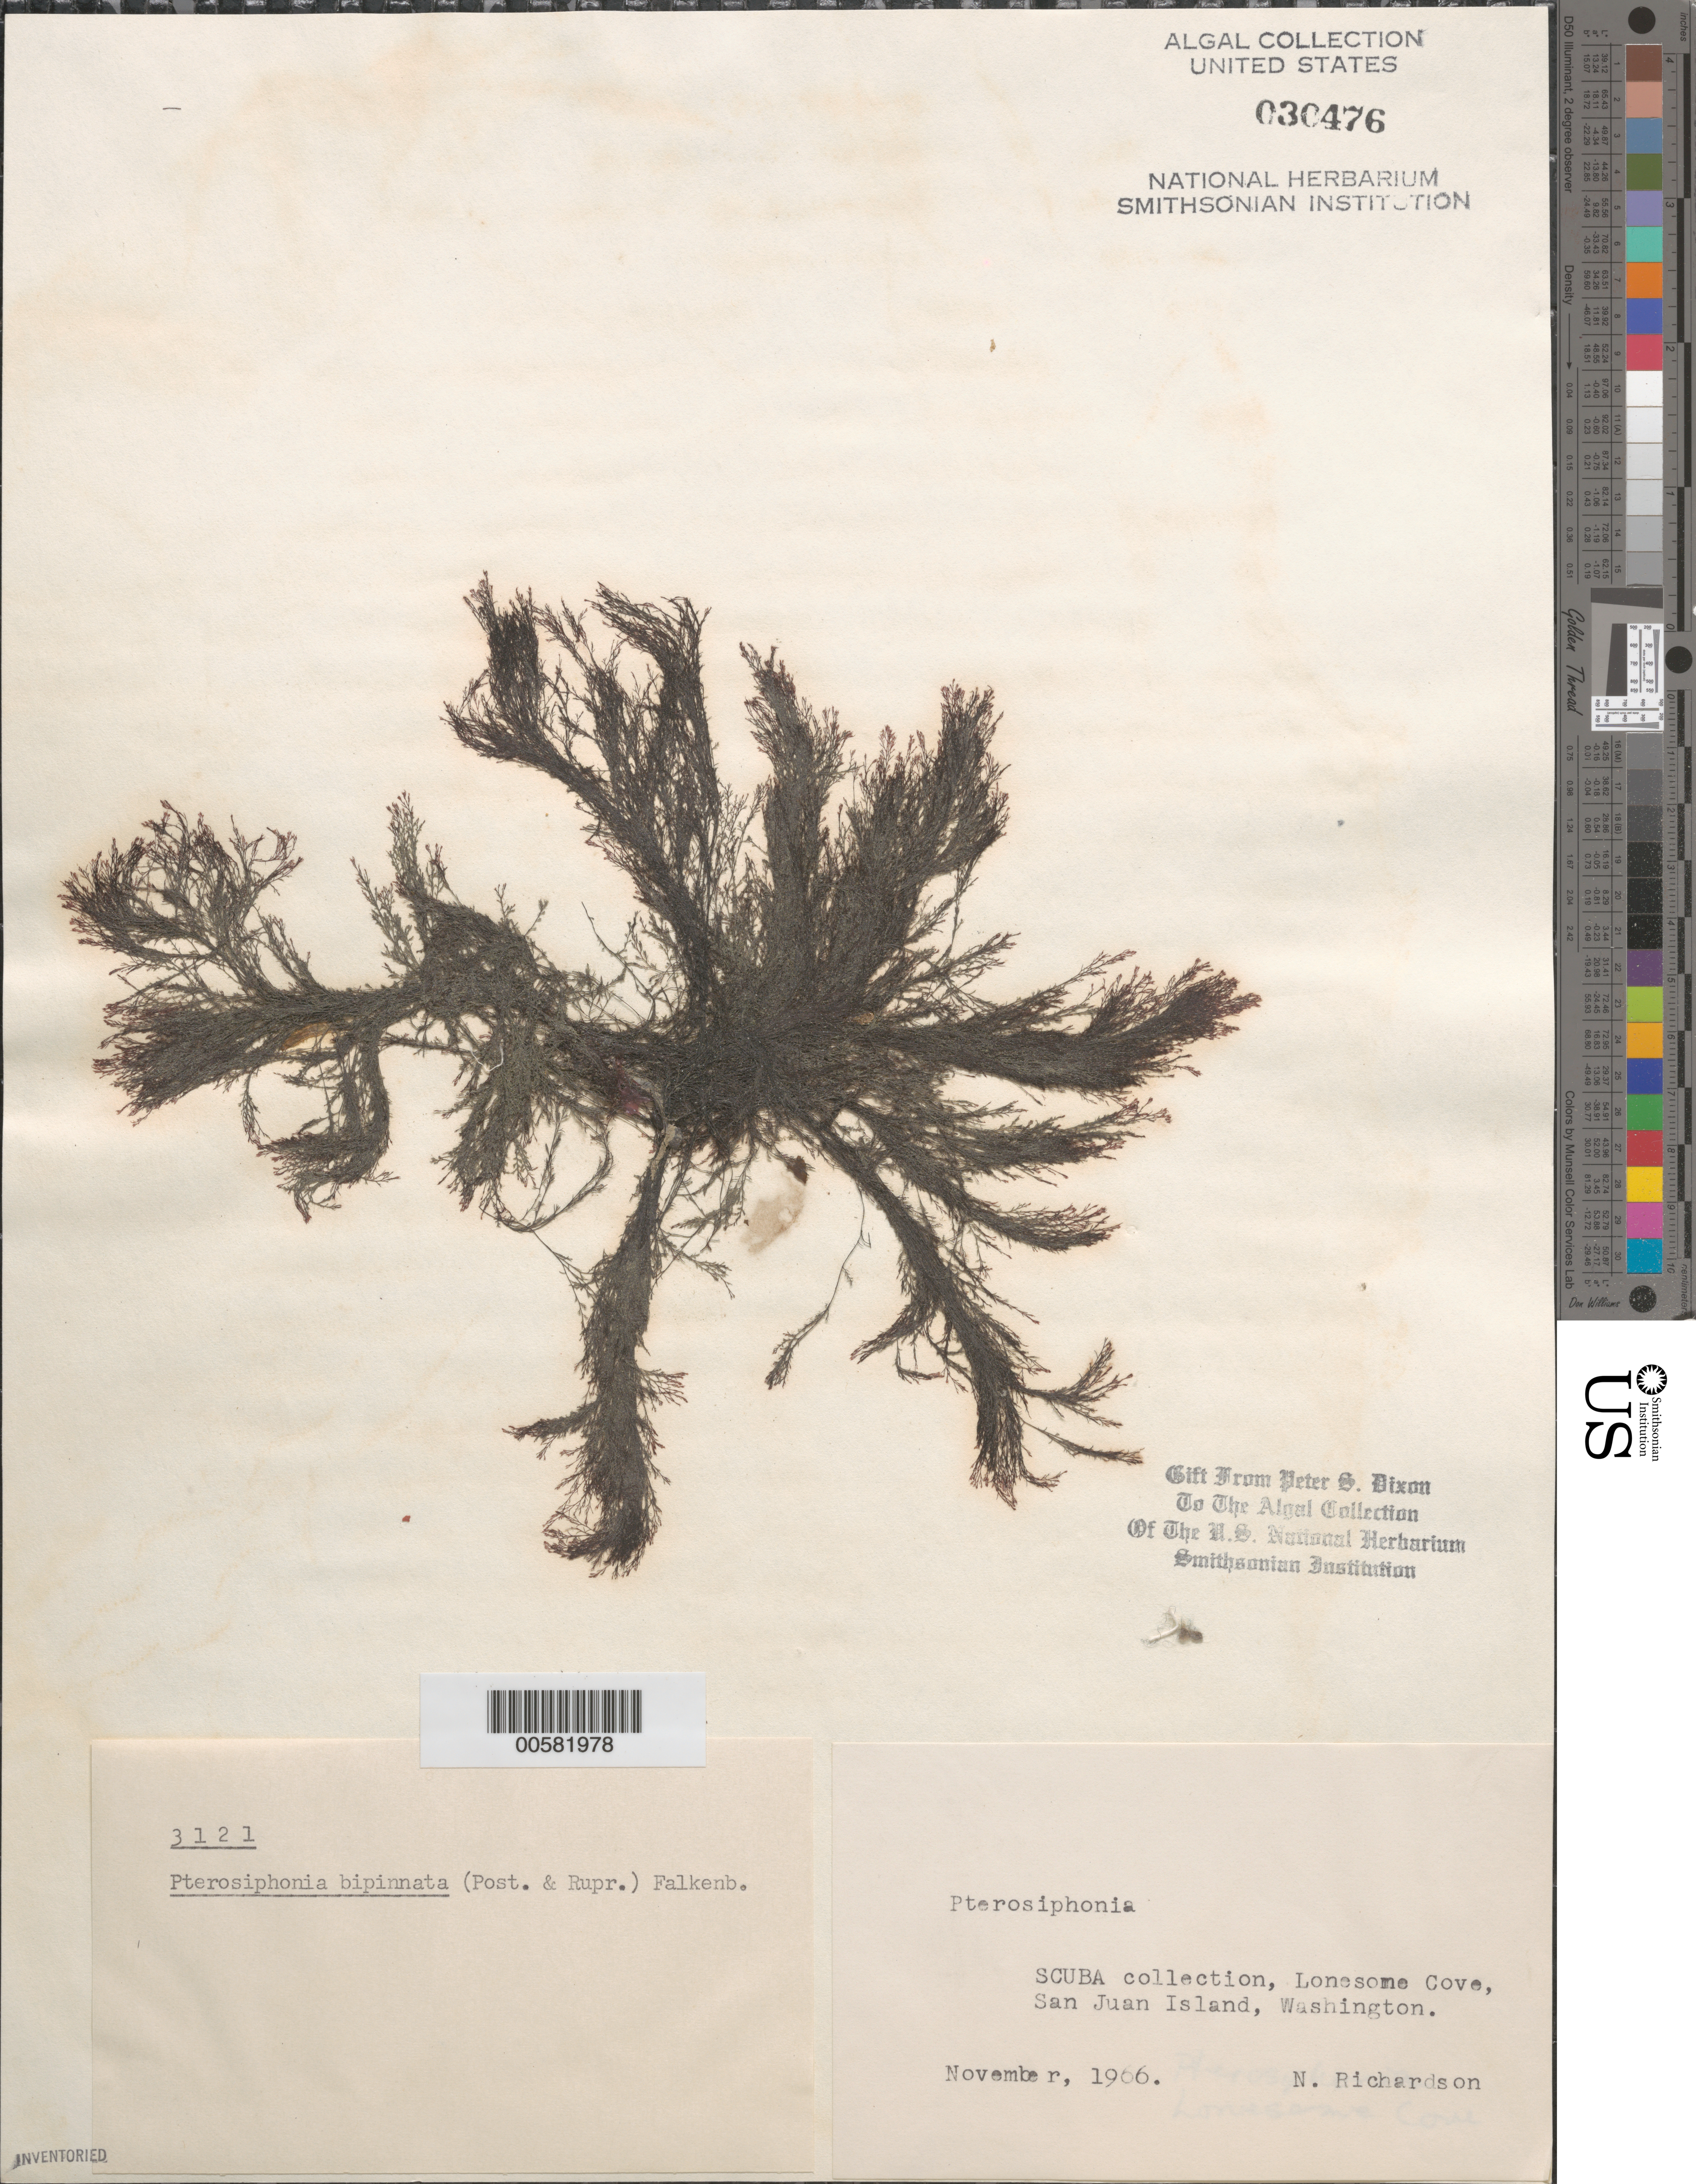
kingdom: Plantae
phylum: Rhodophyta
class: Florideophyceae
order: Ceramiales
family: Rhodomelaceae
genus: Savoiea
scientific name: Savoiea bipinnata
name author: (Postels & Rupr.) M.J. Wynne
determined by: Algae name updating Project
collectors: N. Richardson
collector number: PSD 3121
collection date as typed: Nov 1966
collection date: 1966-11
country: United States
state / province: Washington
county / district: San Juan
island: San Juan Island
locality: Lonesome Cove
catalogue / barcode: US 30476